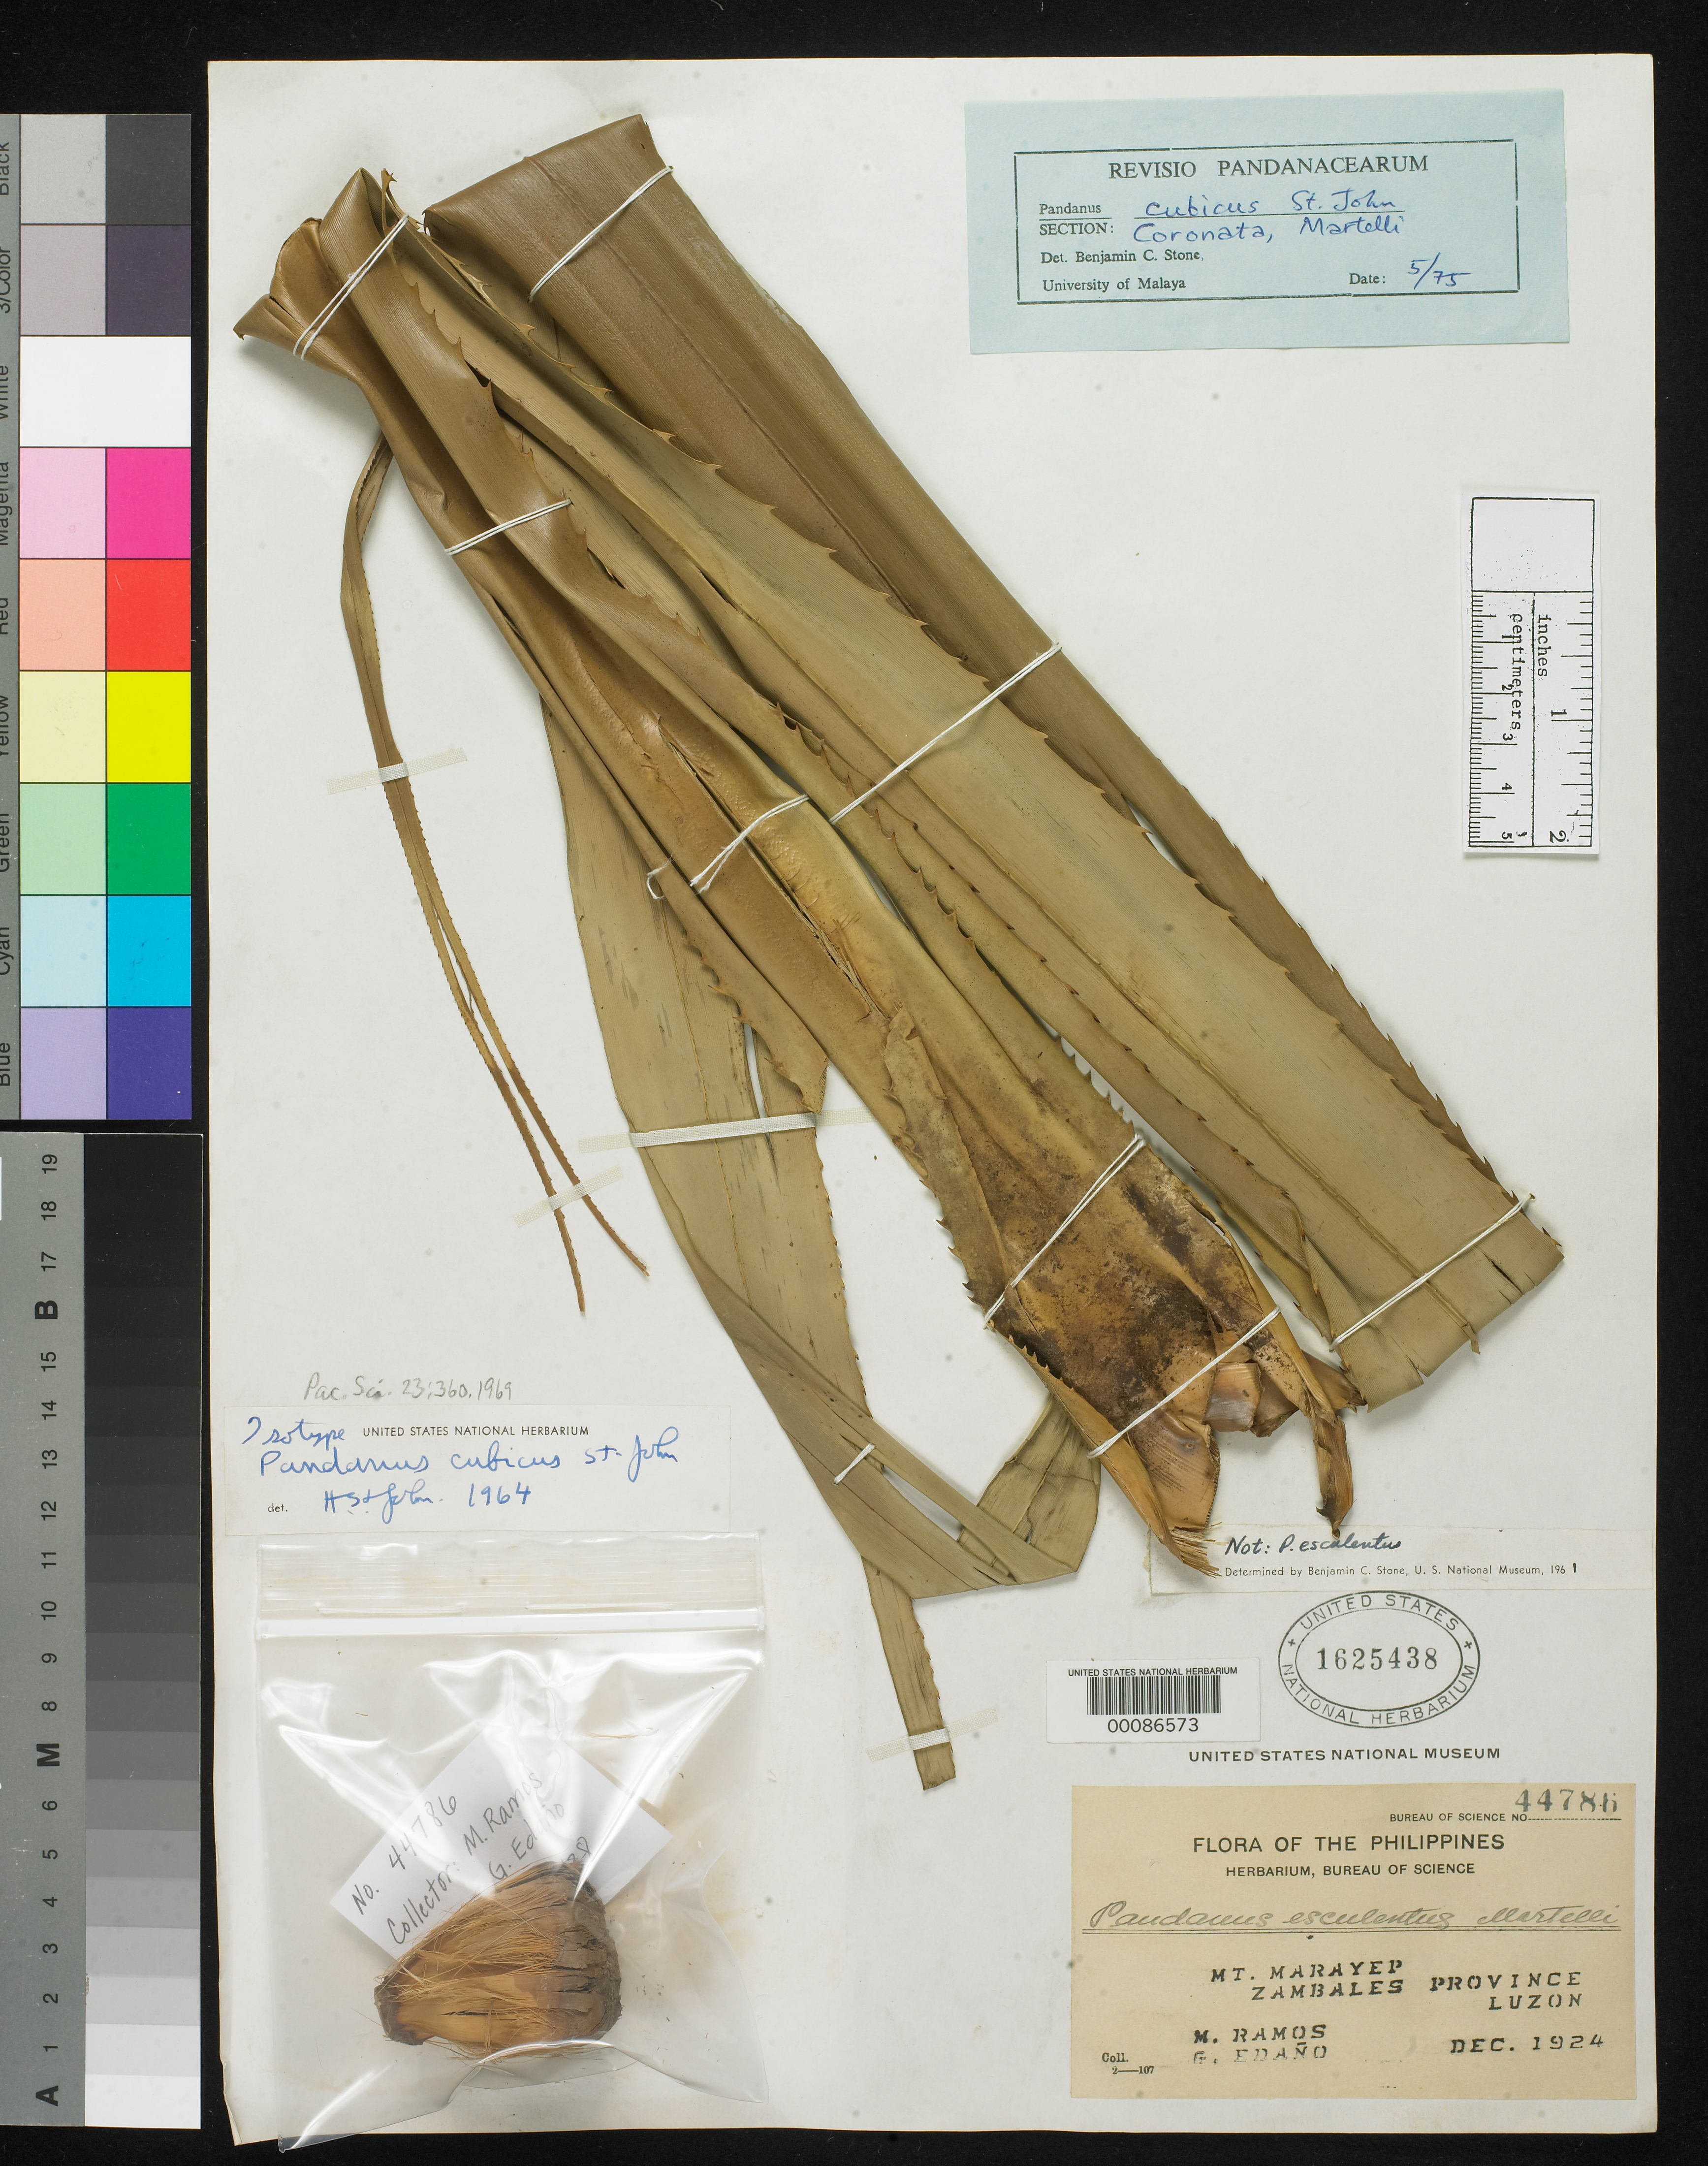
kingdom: Plantae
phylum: Tracheophyta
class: Liliopsida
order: Pandanales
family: Pandanaceae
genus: Pandanus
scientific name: Pandanus cubicus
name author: H. St. John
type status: Isotype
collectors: M. Ramos & G. E. Edaño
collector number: Bur. Sci. 44786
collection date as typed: Dec 1924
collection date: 1924-12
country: Philippines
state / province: Central Luzon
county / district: Zambales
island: Luzon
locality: Mt. Marayep.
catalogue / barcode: US 1625438